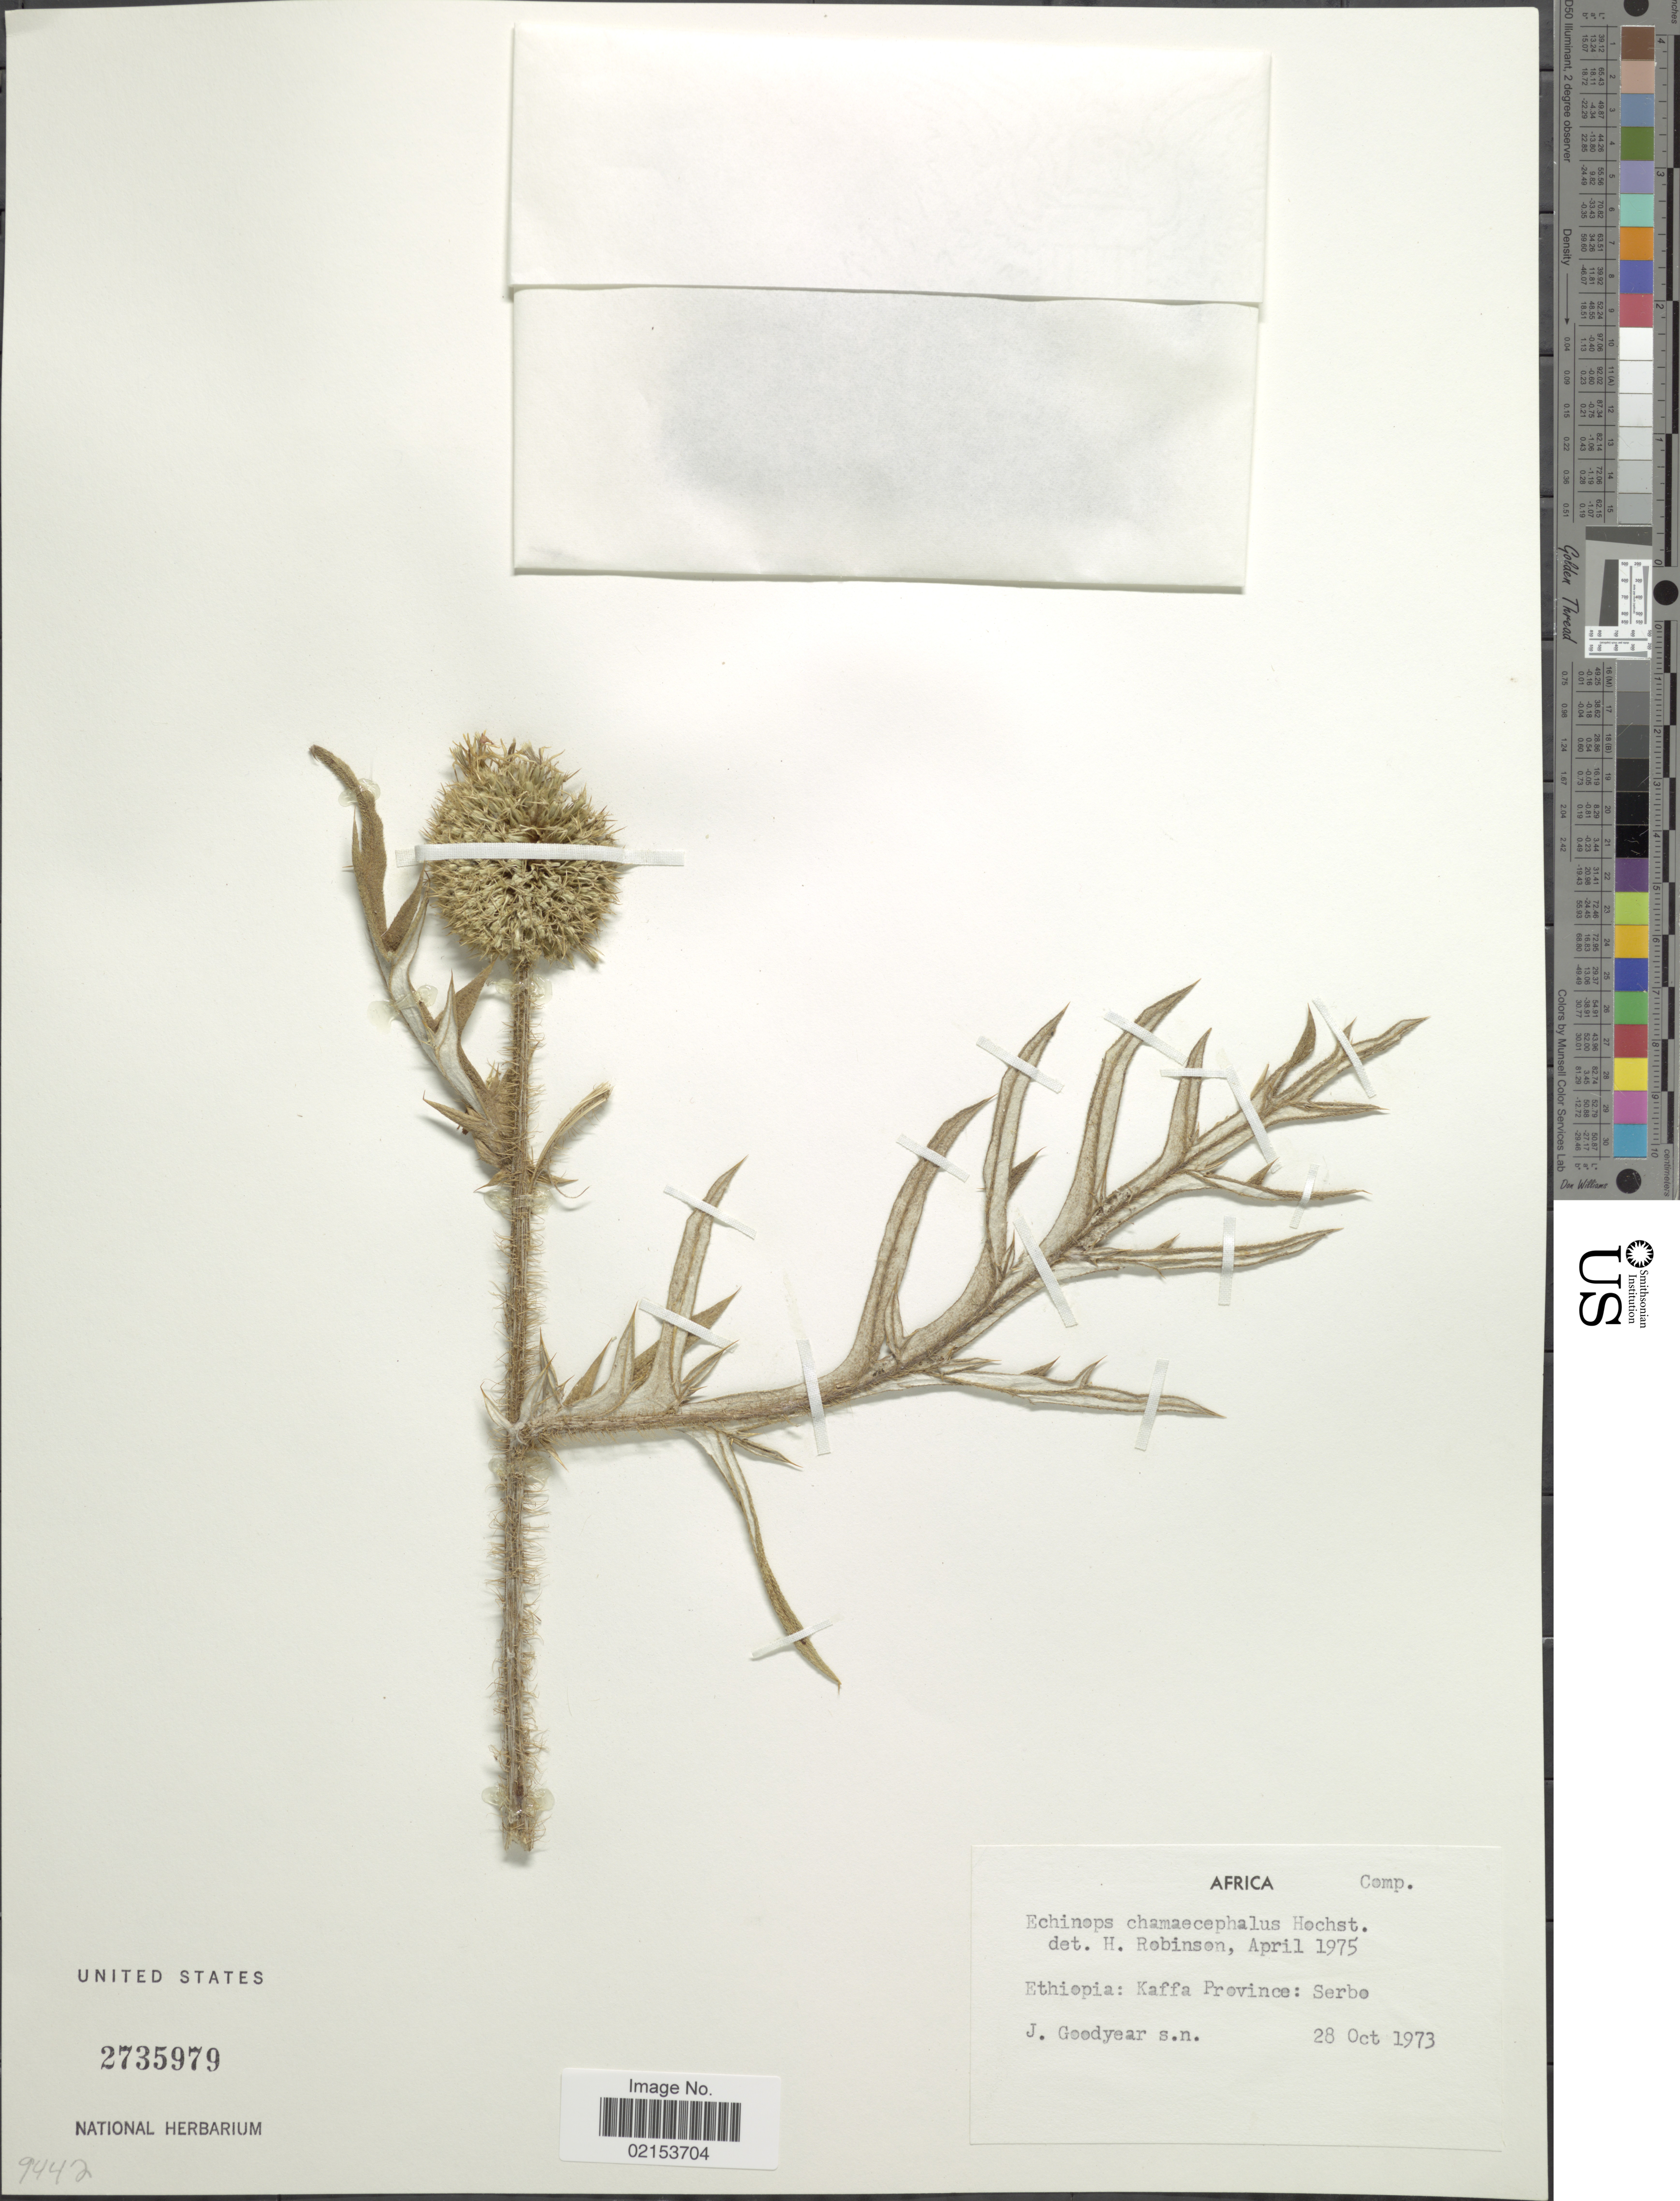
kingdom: Plantae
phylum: Tracheophyta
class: Magnoliopsida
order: Asterales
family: Asteraceae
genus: Echinops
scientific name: Echinops hispidus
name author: Fresen.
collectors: J. Goodyear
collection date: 1973-10-28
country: Ethiopia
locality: Kaffa Province: Serbo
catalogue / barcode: US 2735979